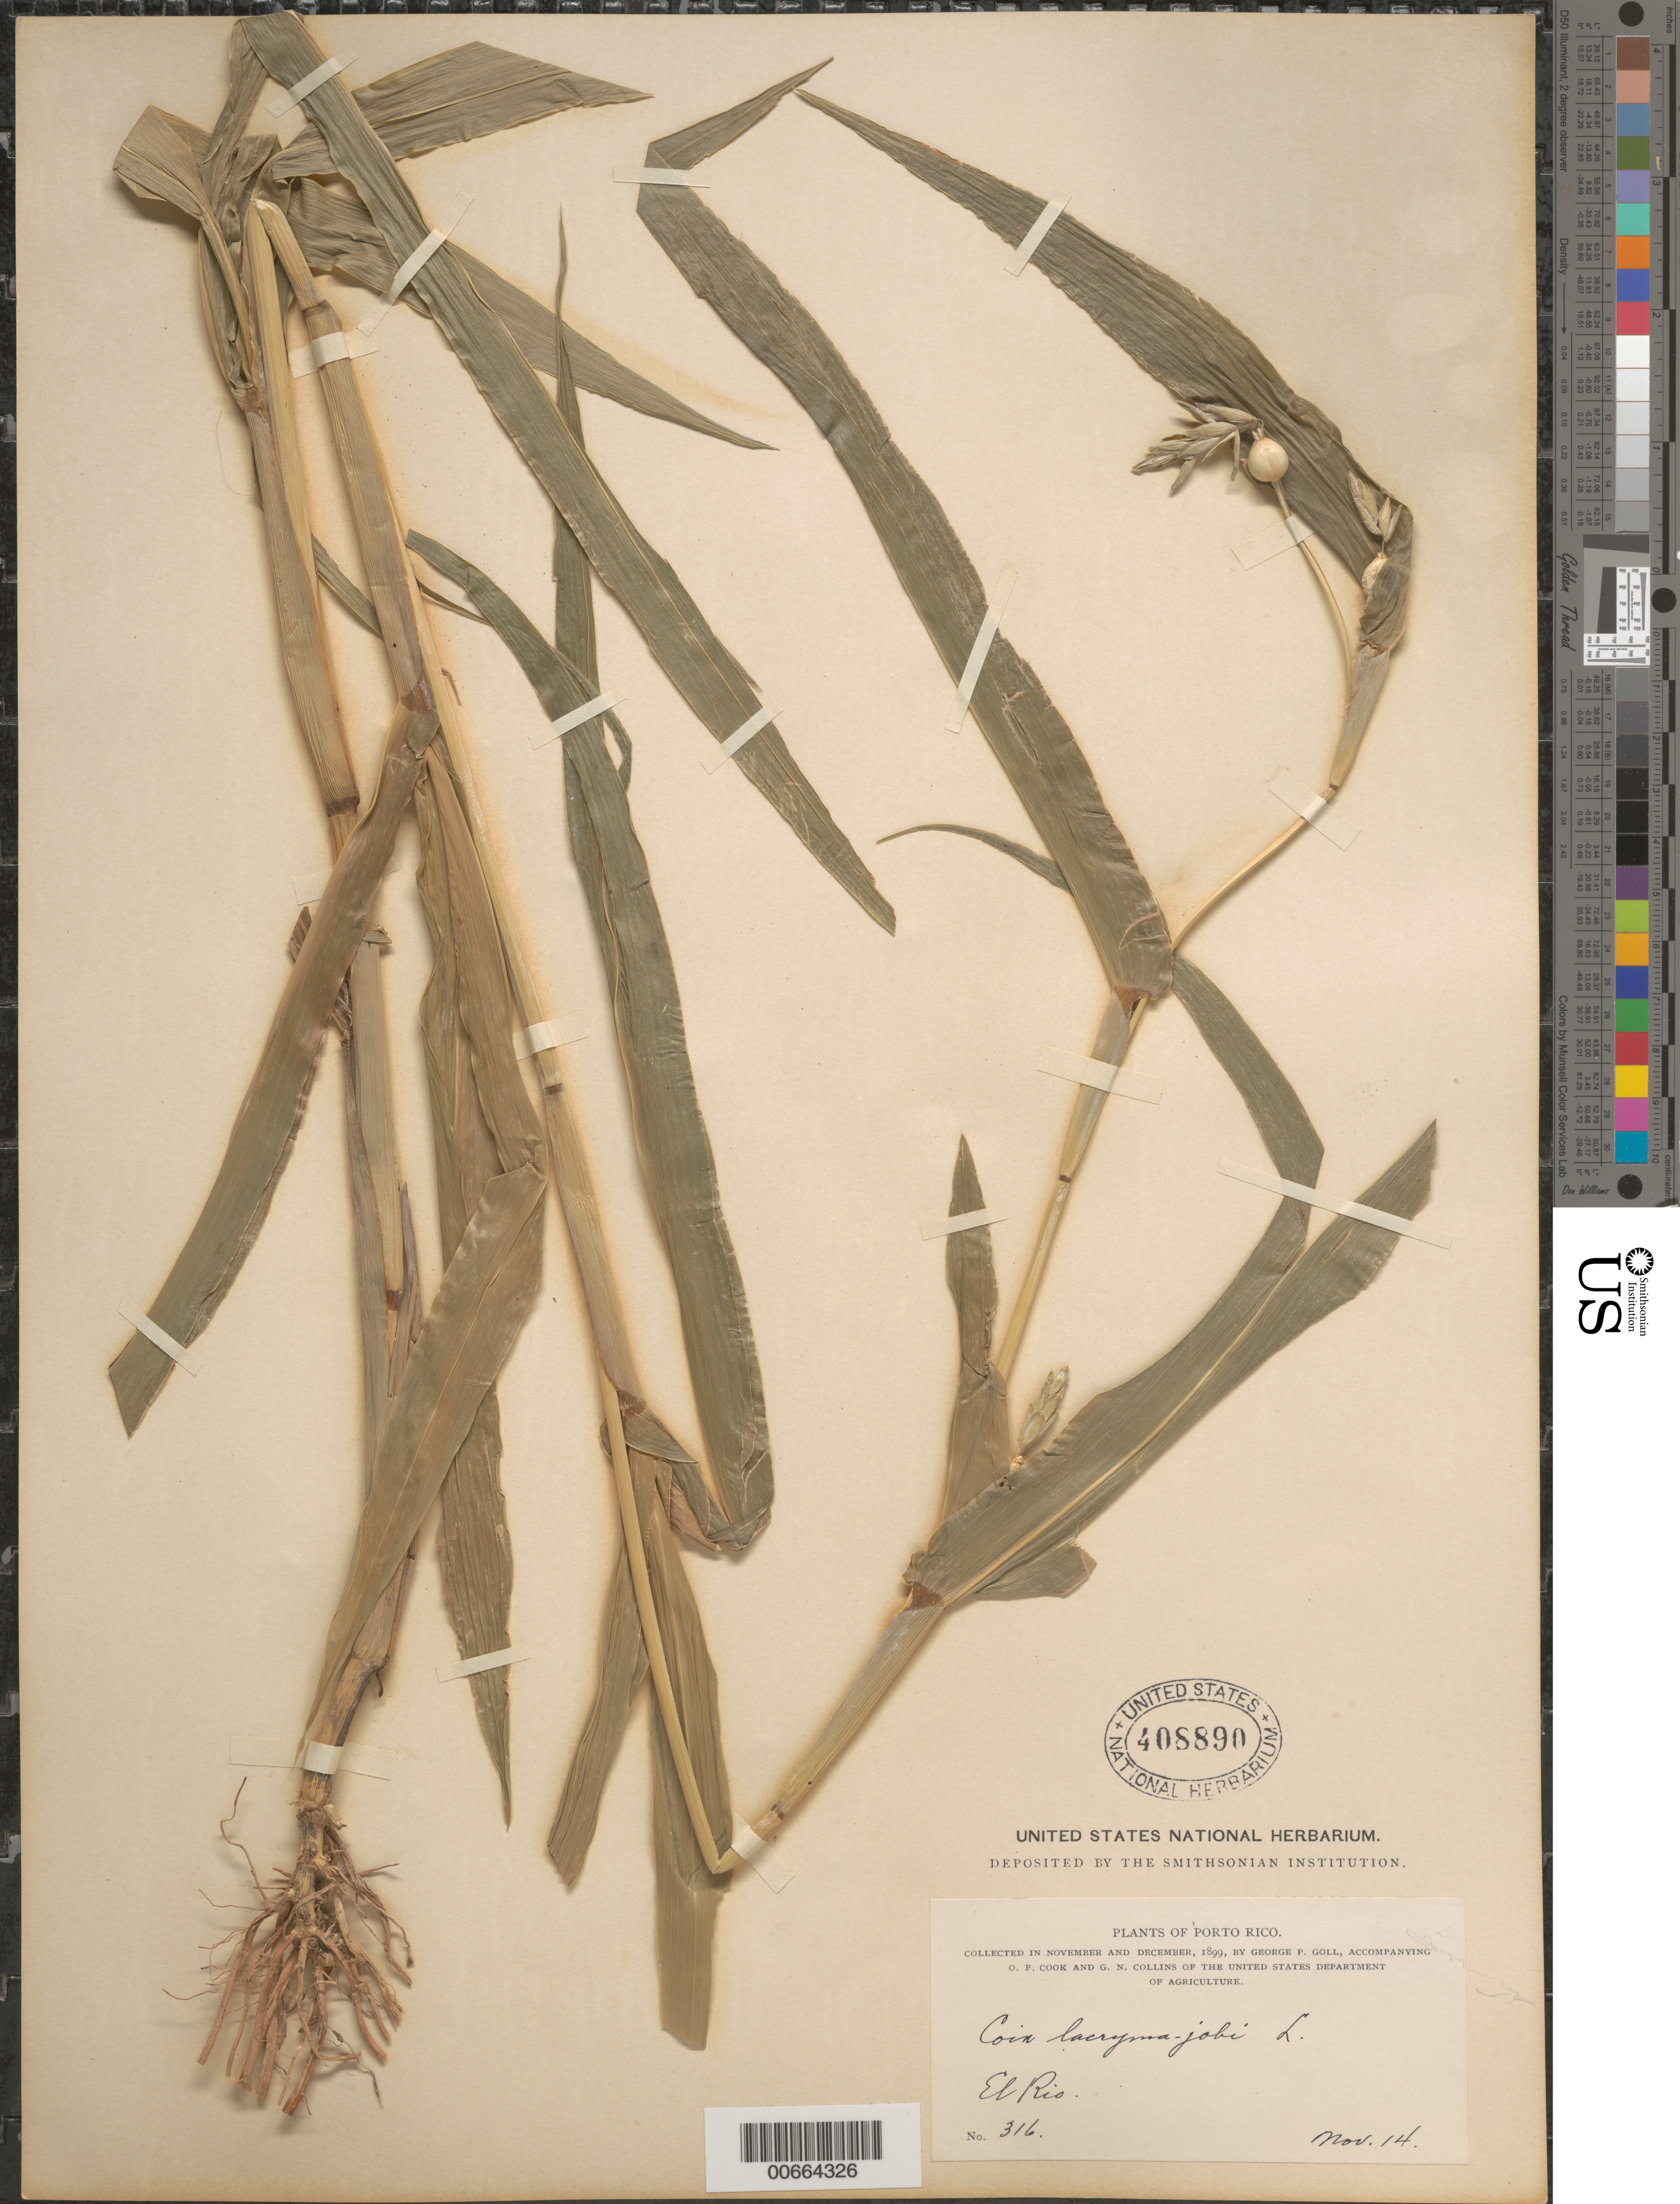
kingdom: Plantae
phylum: Tracheophyta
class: Liliopsida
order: Poales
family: Poaceae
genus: Coix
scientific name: Coix lacryma-jobi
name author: L.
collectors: G. Goll, O. F. Cook & G. N. Collins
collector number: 316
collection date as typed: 14 Nov 1899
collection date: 1899-11-14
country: Puerto Rico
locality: El Rio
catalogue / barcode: US 408890